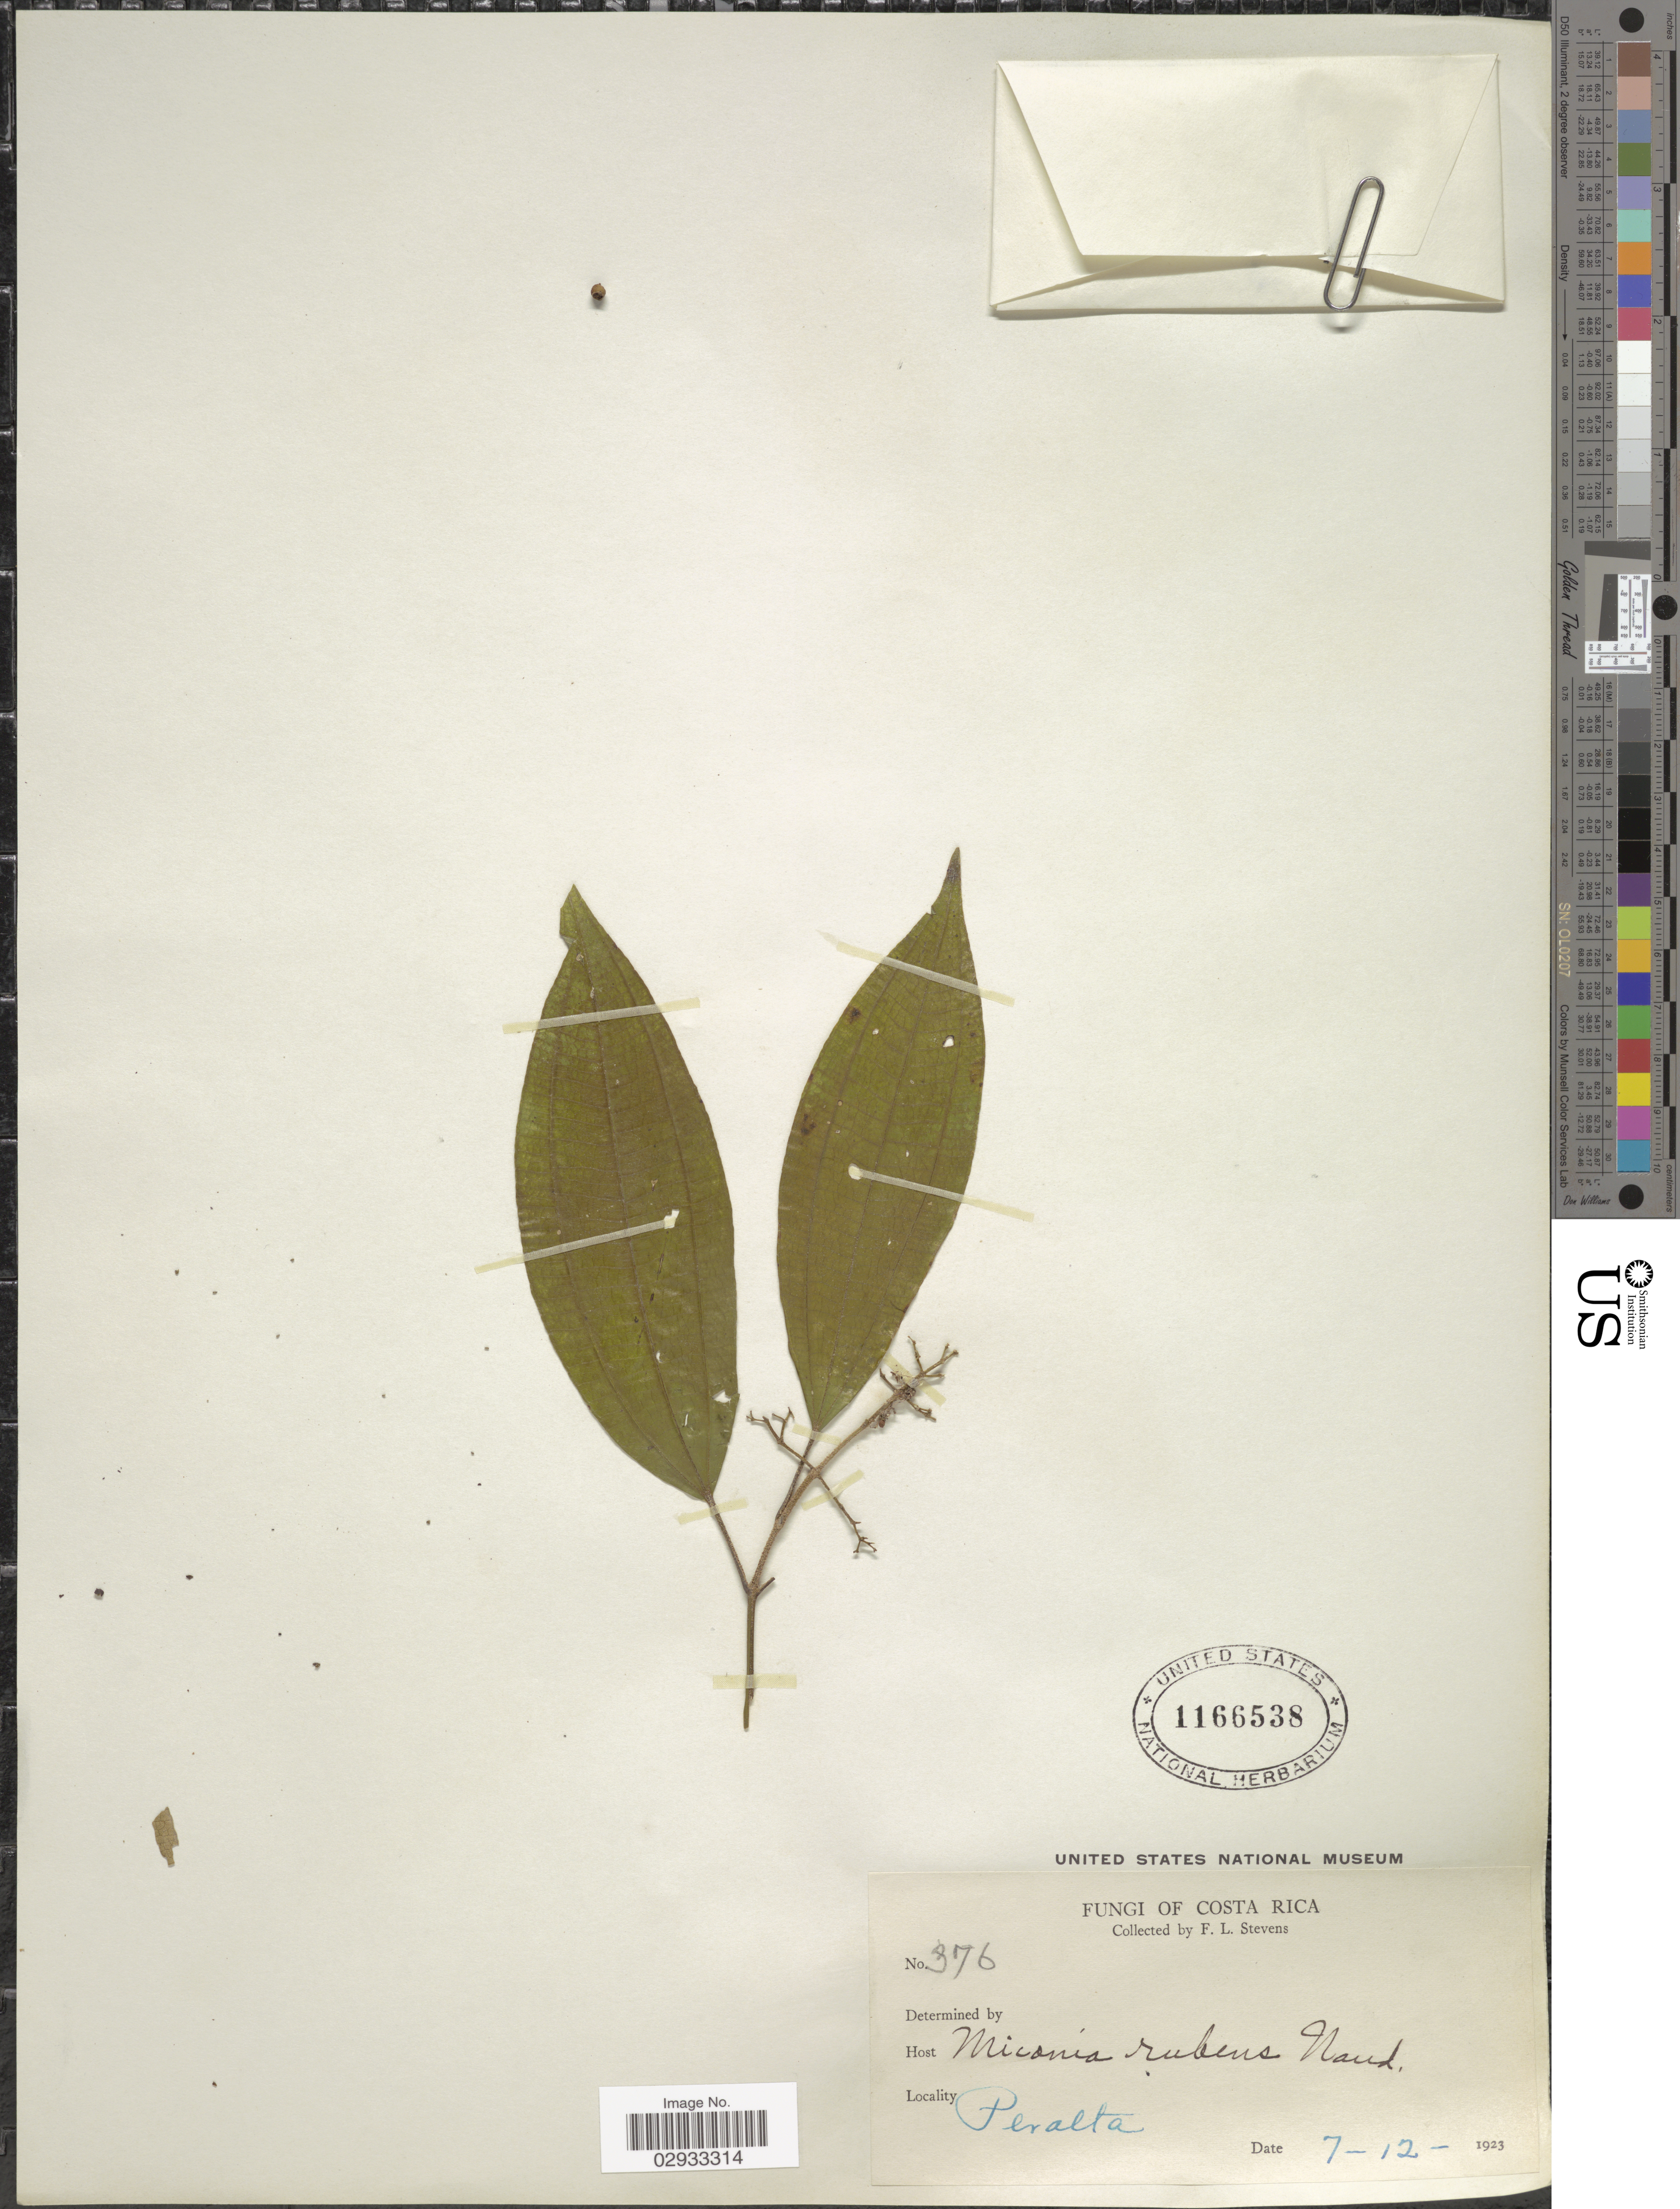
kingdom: Plantae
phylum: Tracheophyta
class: Magnoliopsida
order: Myrtales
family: Melastomataceae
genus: Miconia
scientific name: Miconia rubens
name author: (Sw.) Naudin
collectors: F. L. Stevens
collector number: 376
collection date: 1923-12-07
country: Costa Rica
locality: Peralta.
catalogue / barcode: US 1166538